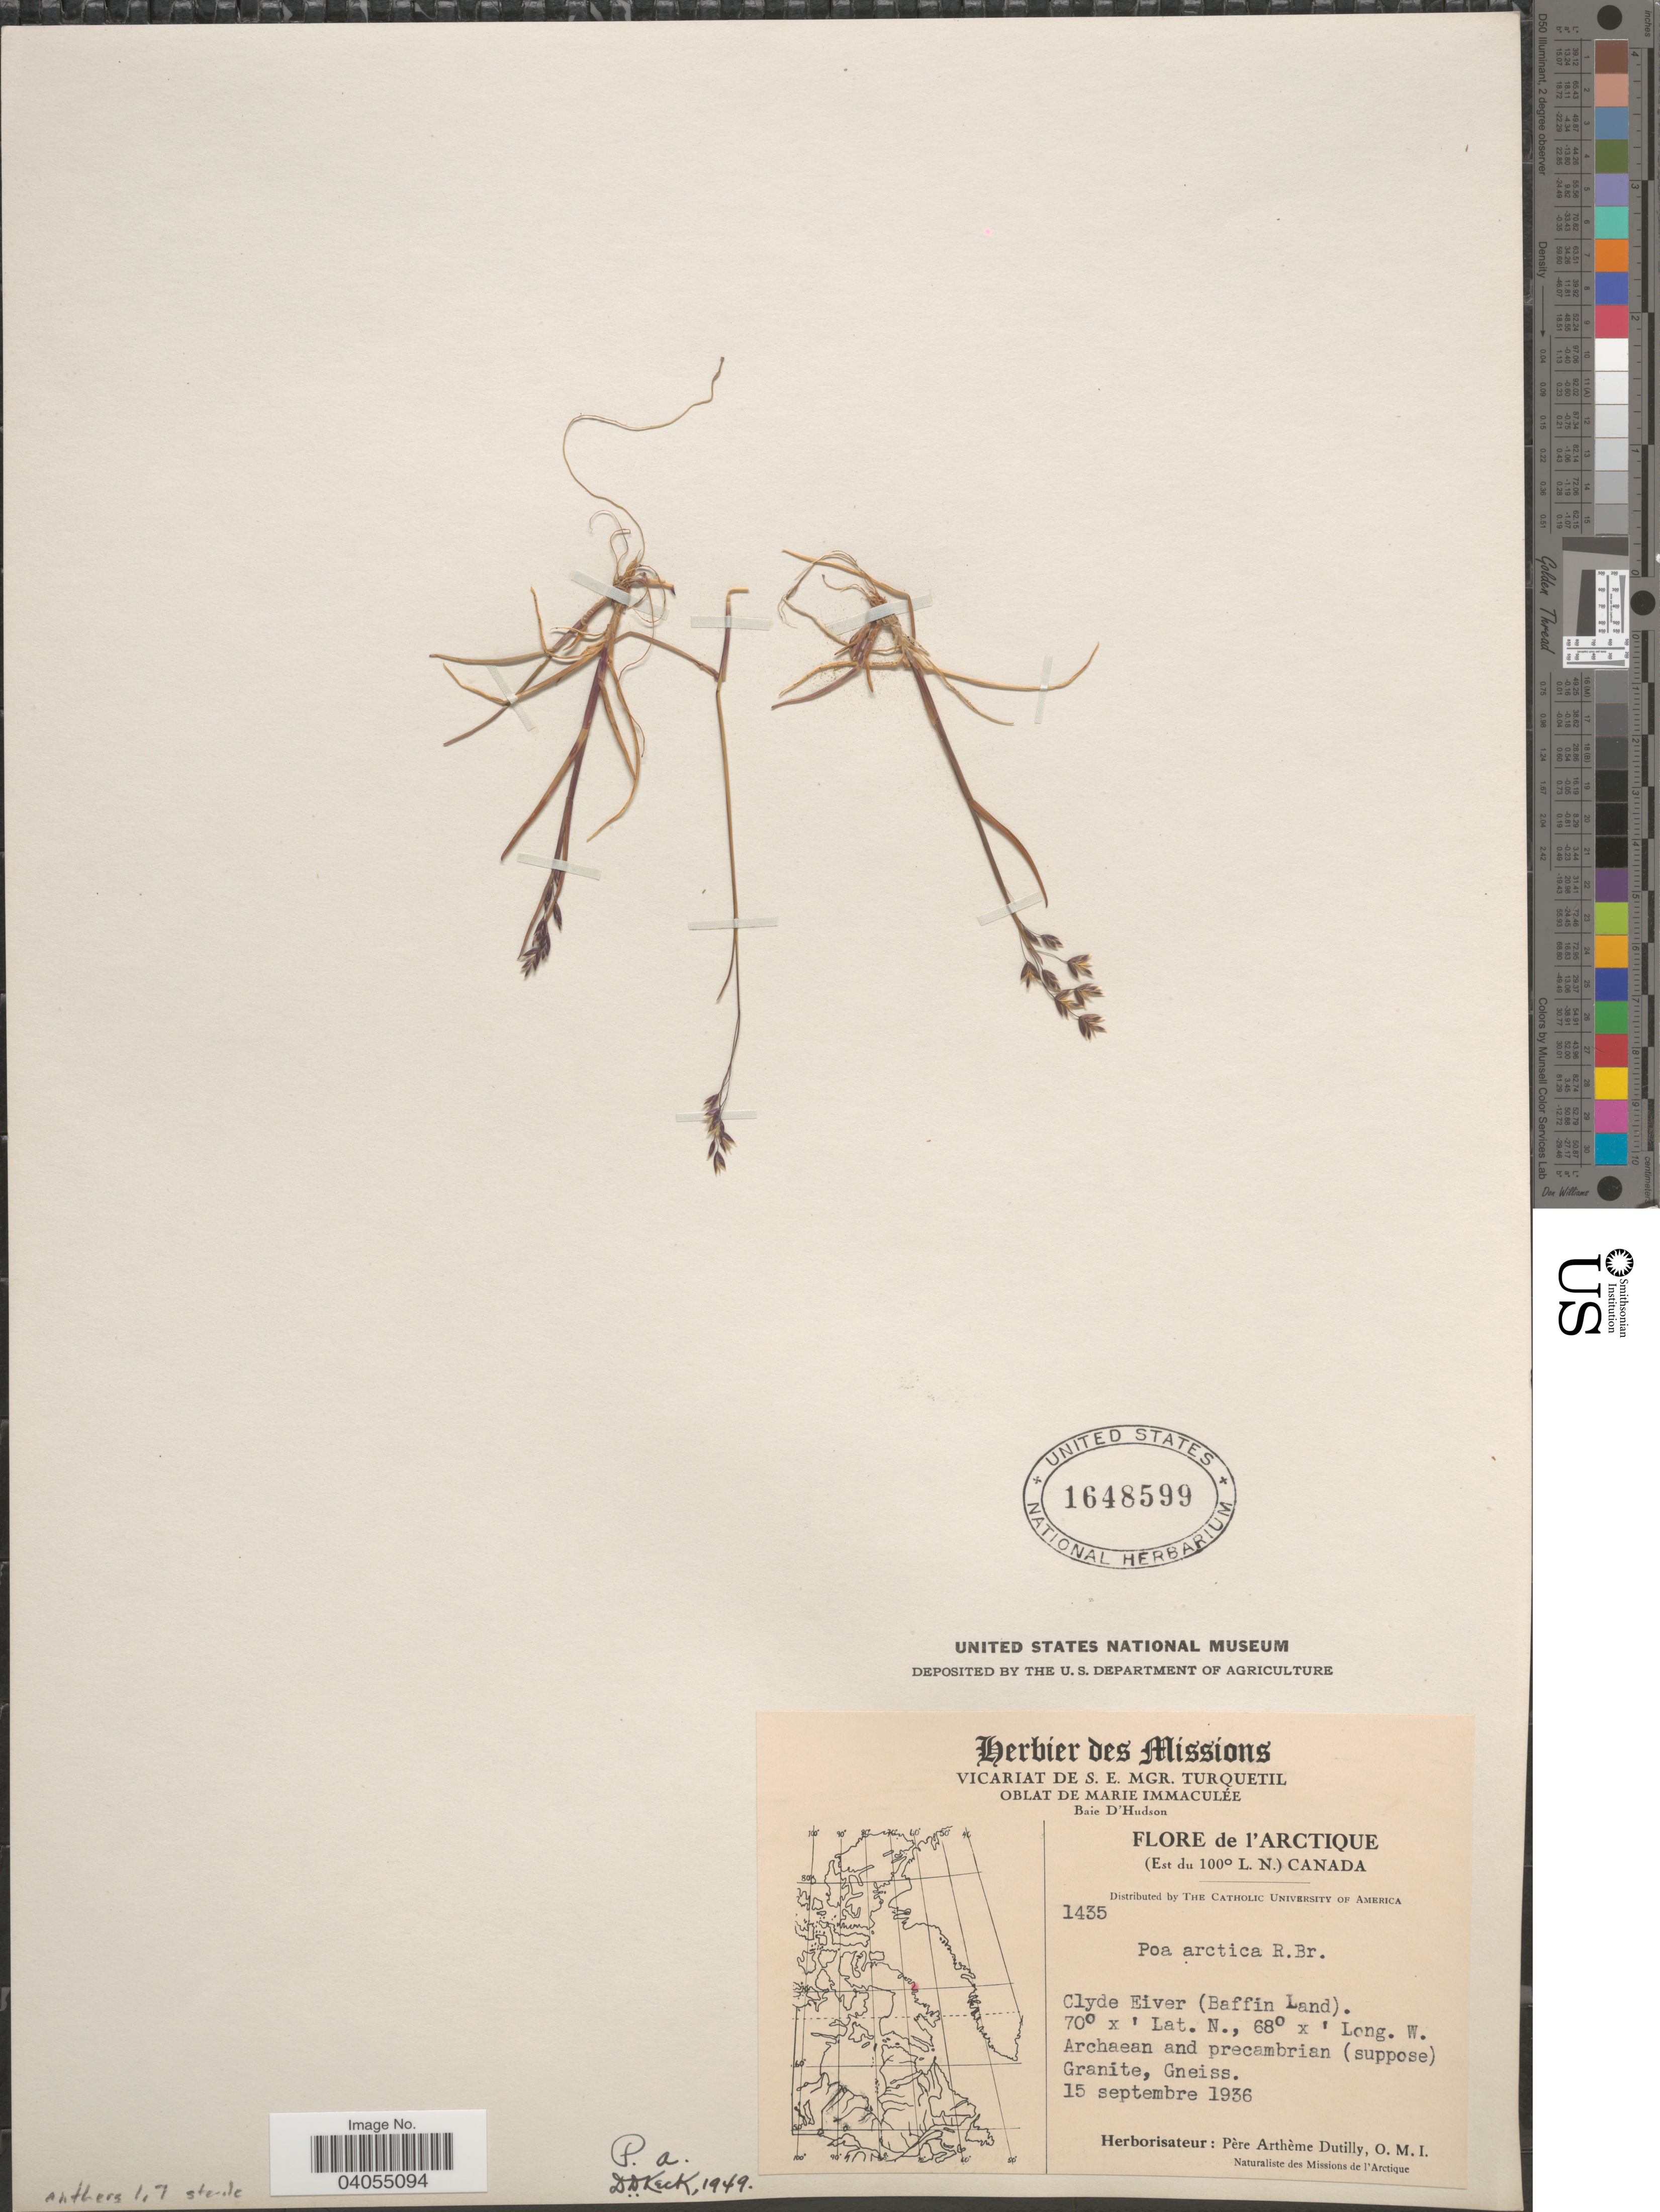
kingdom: Plantae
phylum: Tracheophyta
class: Liliopsida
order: Poales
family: Poaceae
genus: Poa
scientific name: Poa arctica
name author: R. Br.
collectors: P. Dutilly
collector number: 1435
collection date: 1936-09-15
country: Canada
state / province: Nunavut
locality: Arctique (Est du 100° L. N.) Canada. Clyde Eiver (Baffin Land).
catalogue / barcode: US 1648599